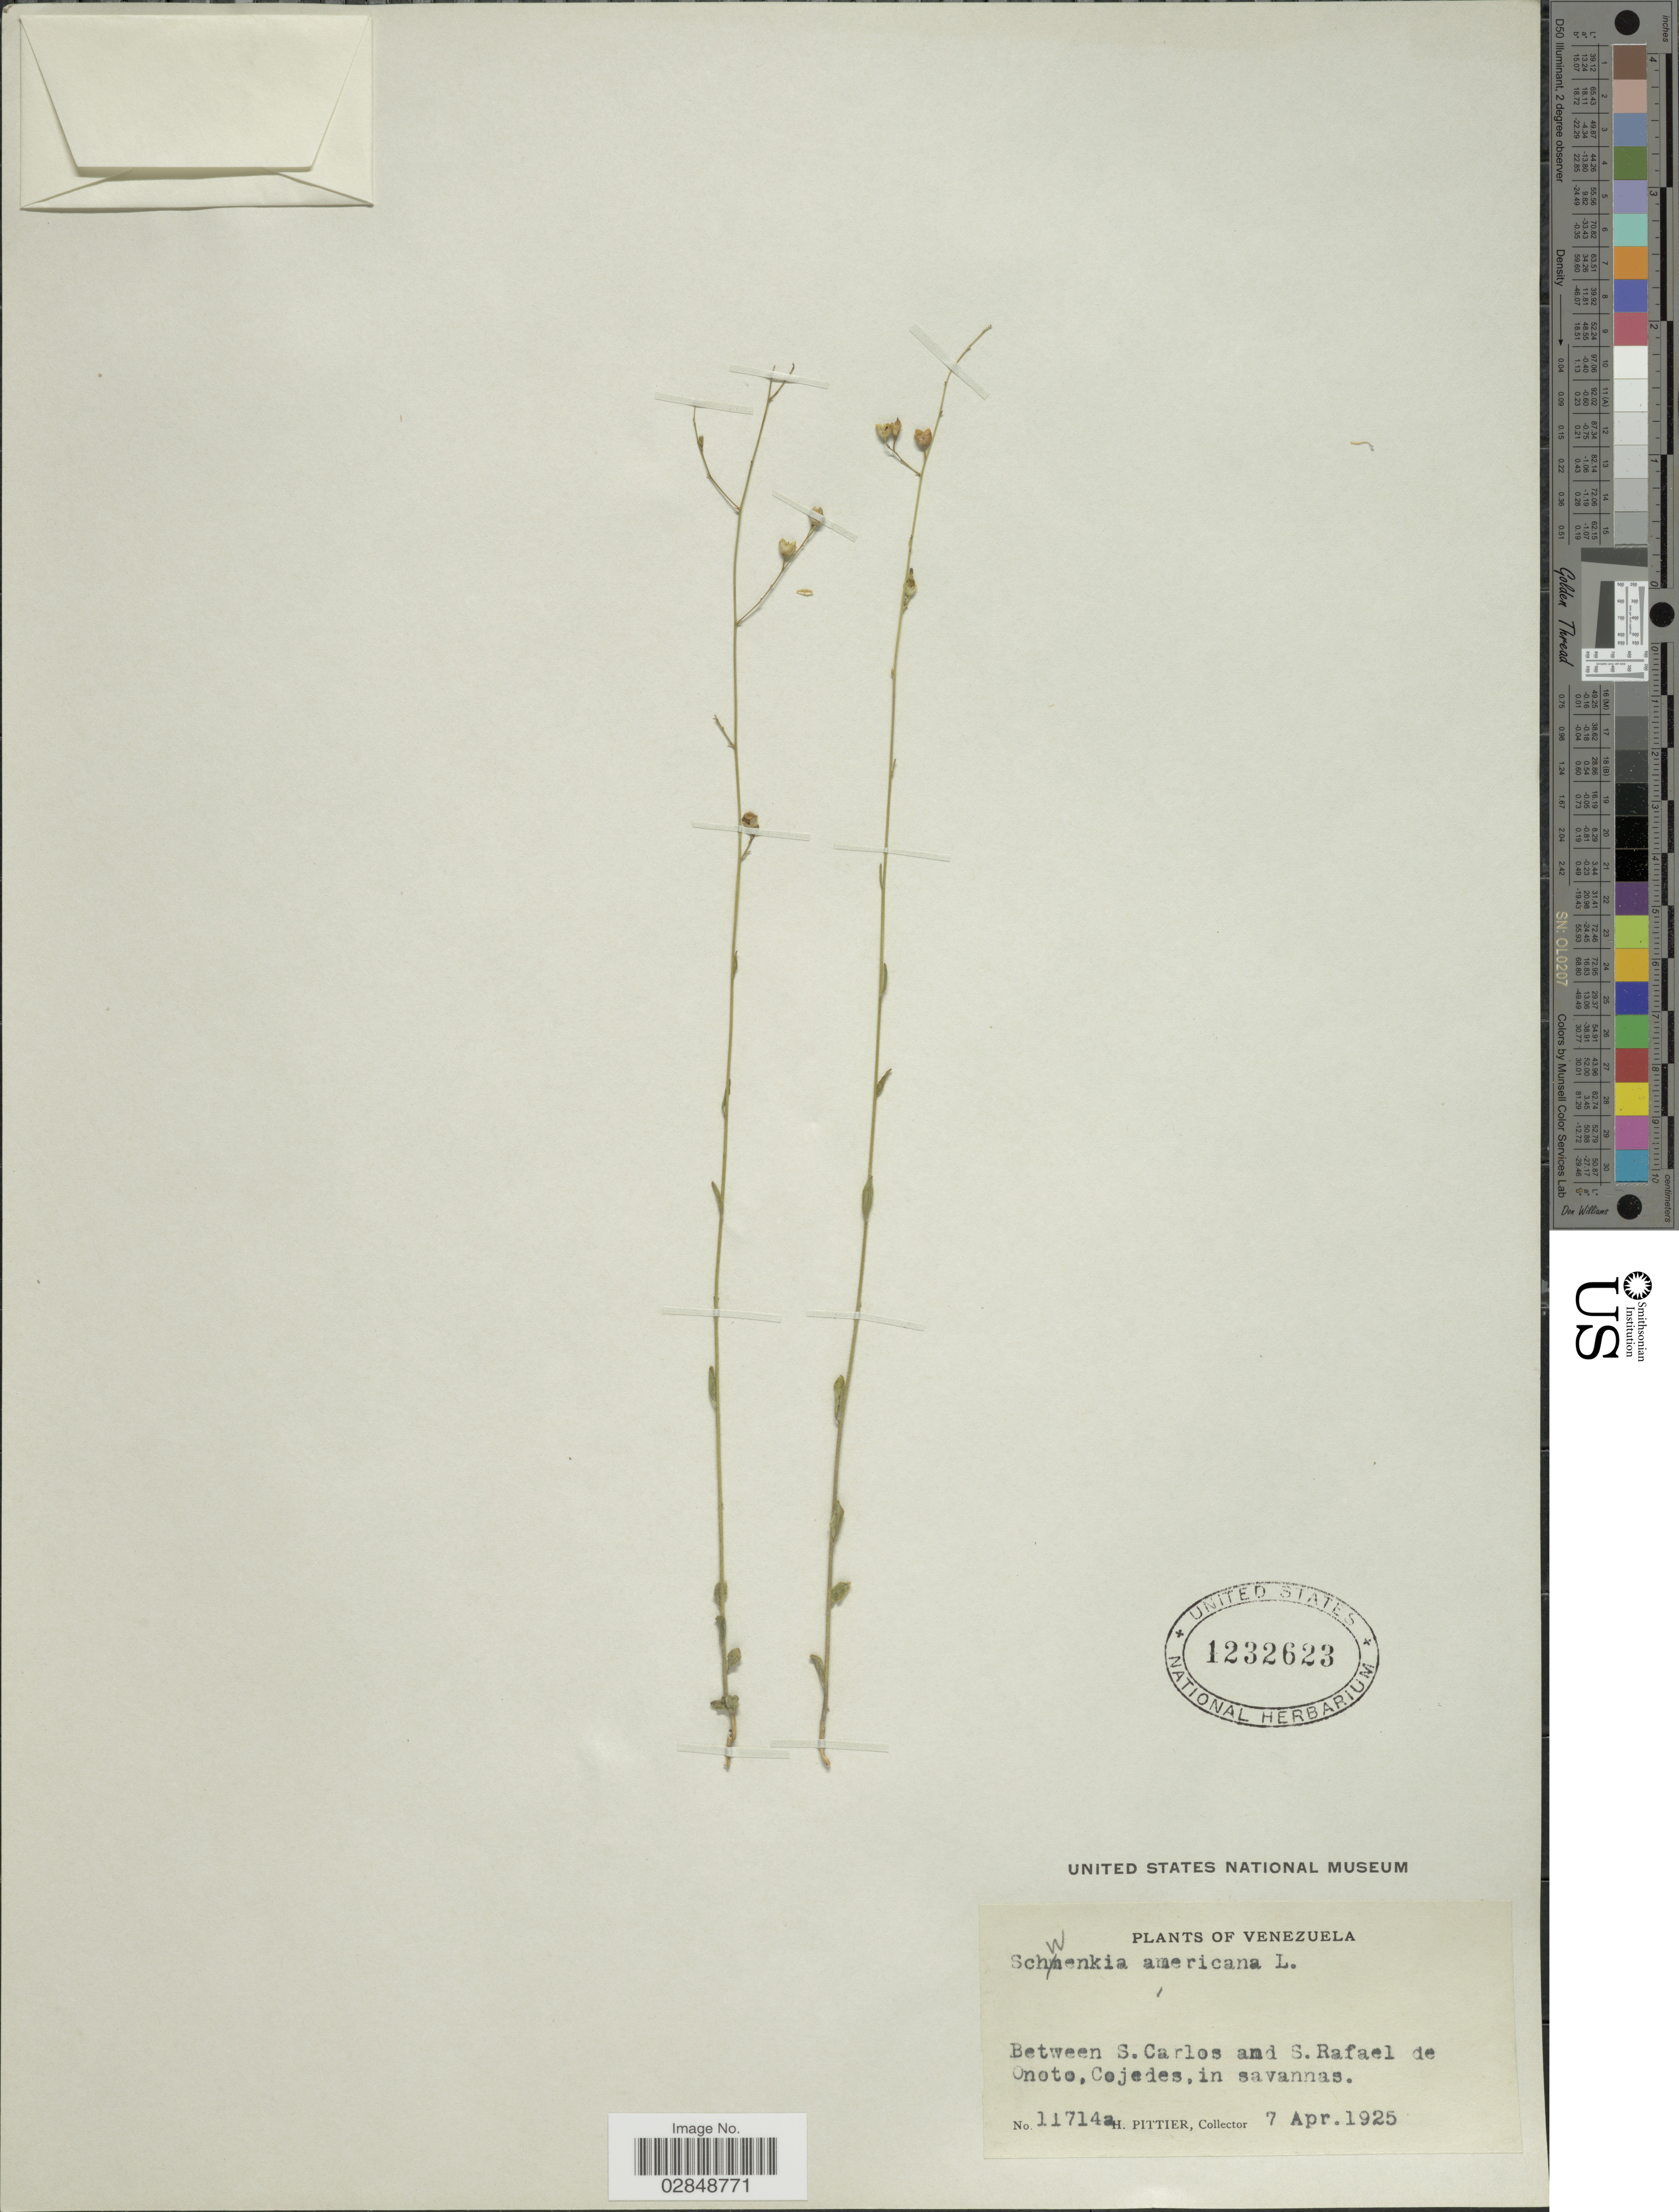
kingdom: Plantae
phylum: Tracheophyta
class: Magnoliopsida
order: Solanales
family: Solanaceae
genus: Schwenckia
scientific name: Schwenckia americana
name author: L.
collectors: H. F. Pittier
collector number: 11714a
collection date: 1925-04-07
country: Venezuela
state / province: Cojedes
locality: Between S. Carlos and S. Rafael de Onoto.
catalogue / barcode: US 1232623